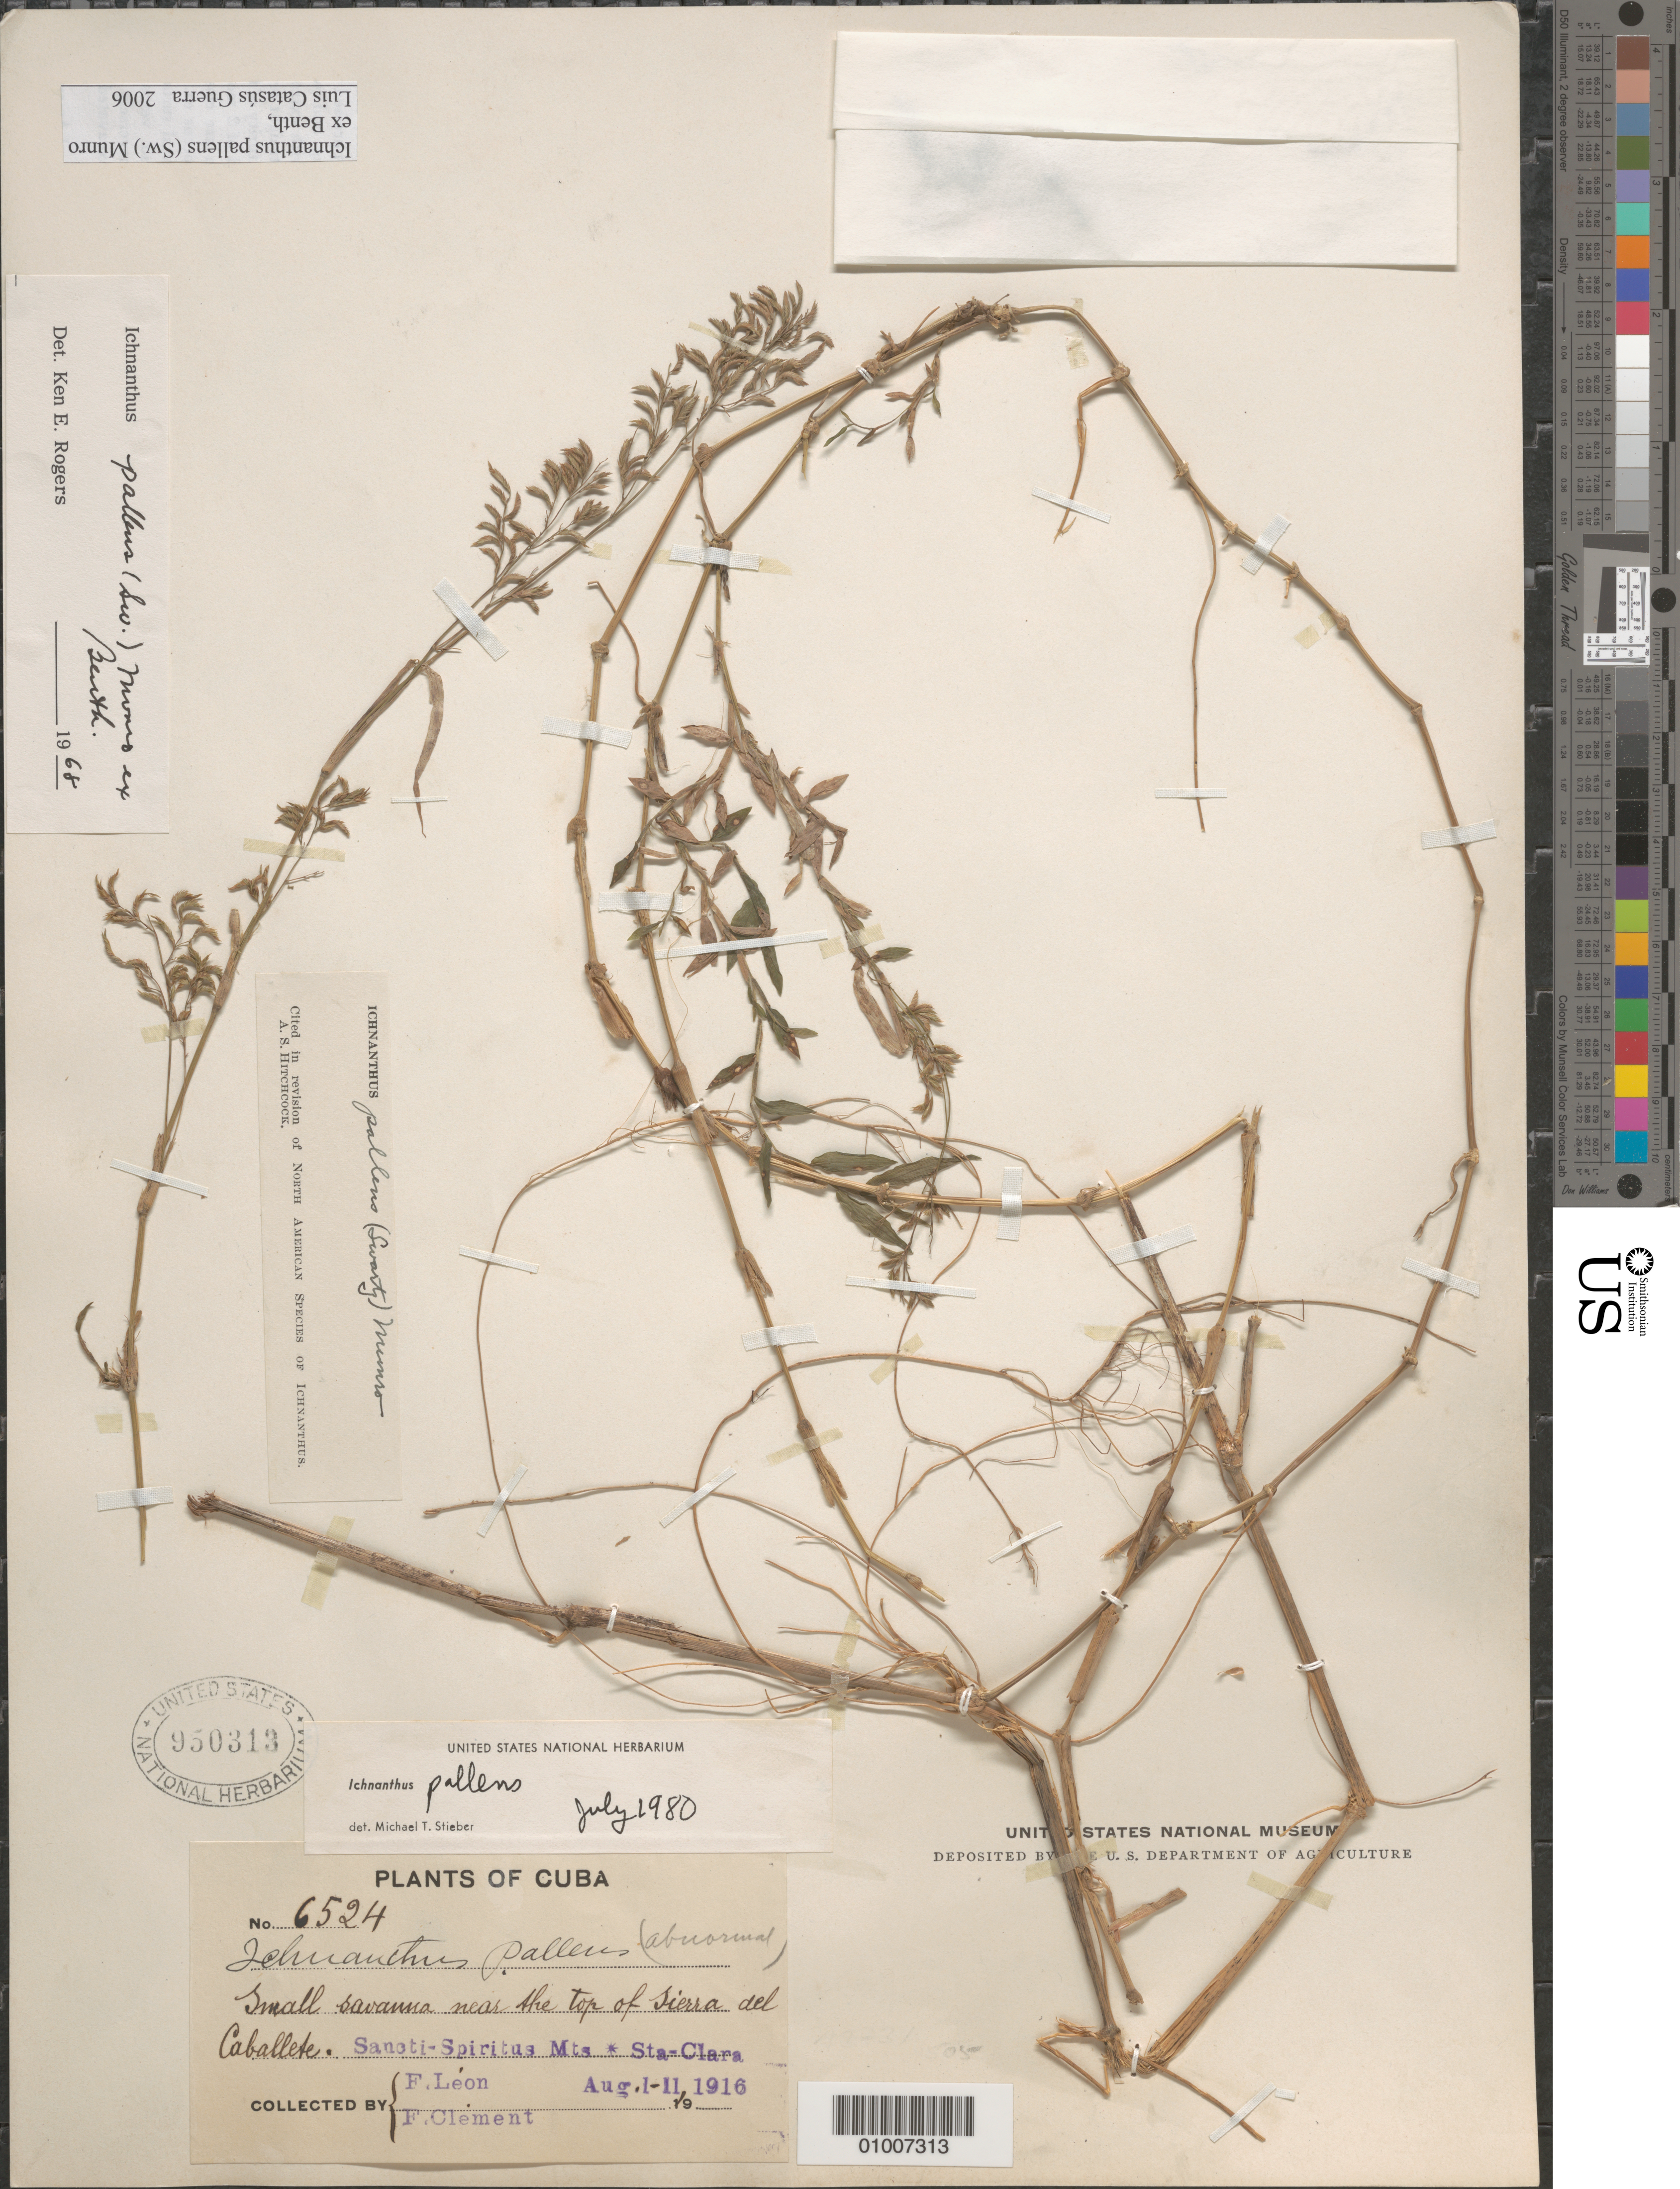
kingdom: Plantae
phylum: Tracheophyta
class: Liliopsida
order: Poales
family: Poaceae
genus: Ichnanthus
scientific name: Ichnanthus pallens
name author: (Sw.) Munro ex Benth.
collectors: Bro. León & B. Clement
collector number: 6524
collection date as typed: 01 Aug 1916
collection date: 1916-08-01/1916-08-11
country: Cuba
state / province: Villa Clara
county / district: Santa Clara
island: Cuba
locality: Sancti-Spiritus mountains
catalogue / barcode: US 950313